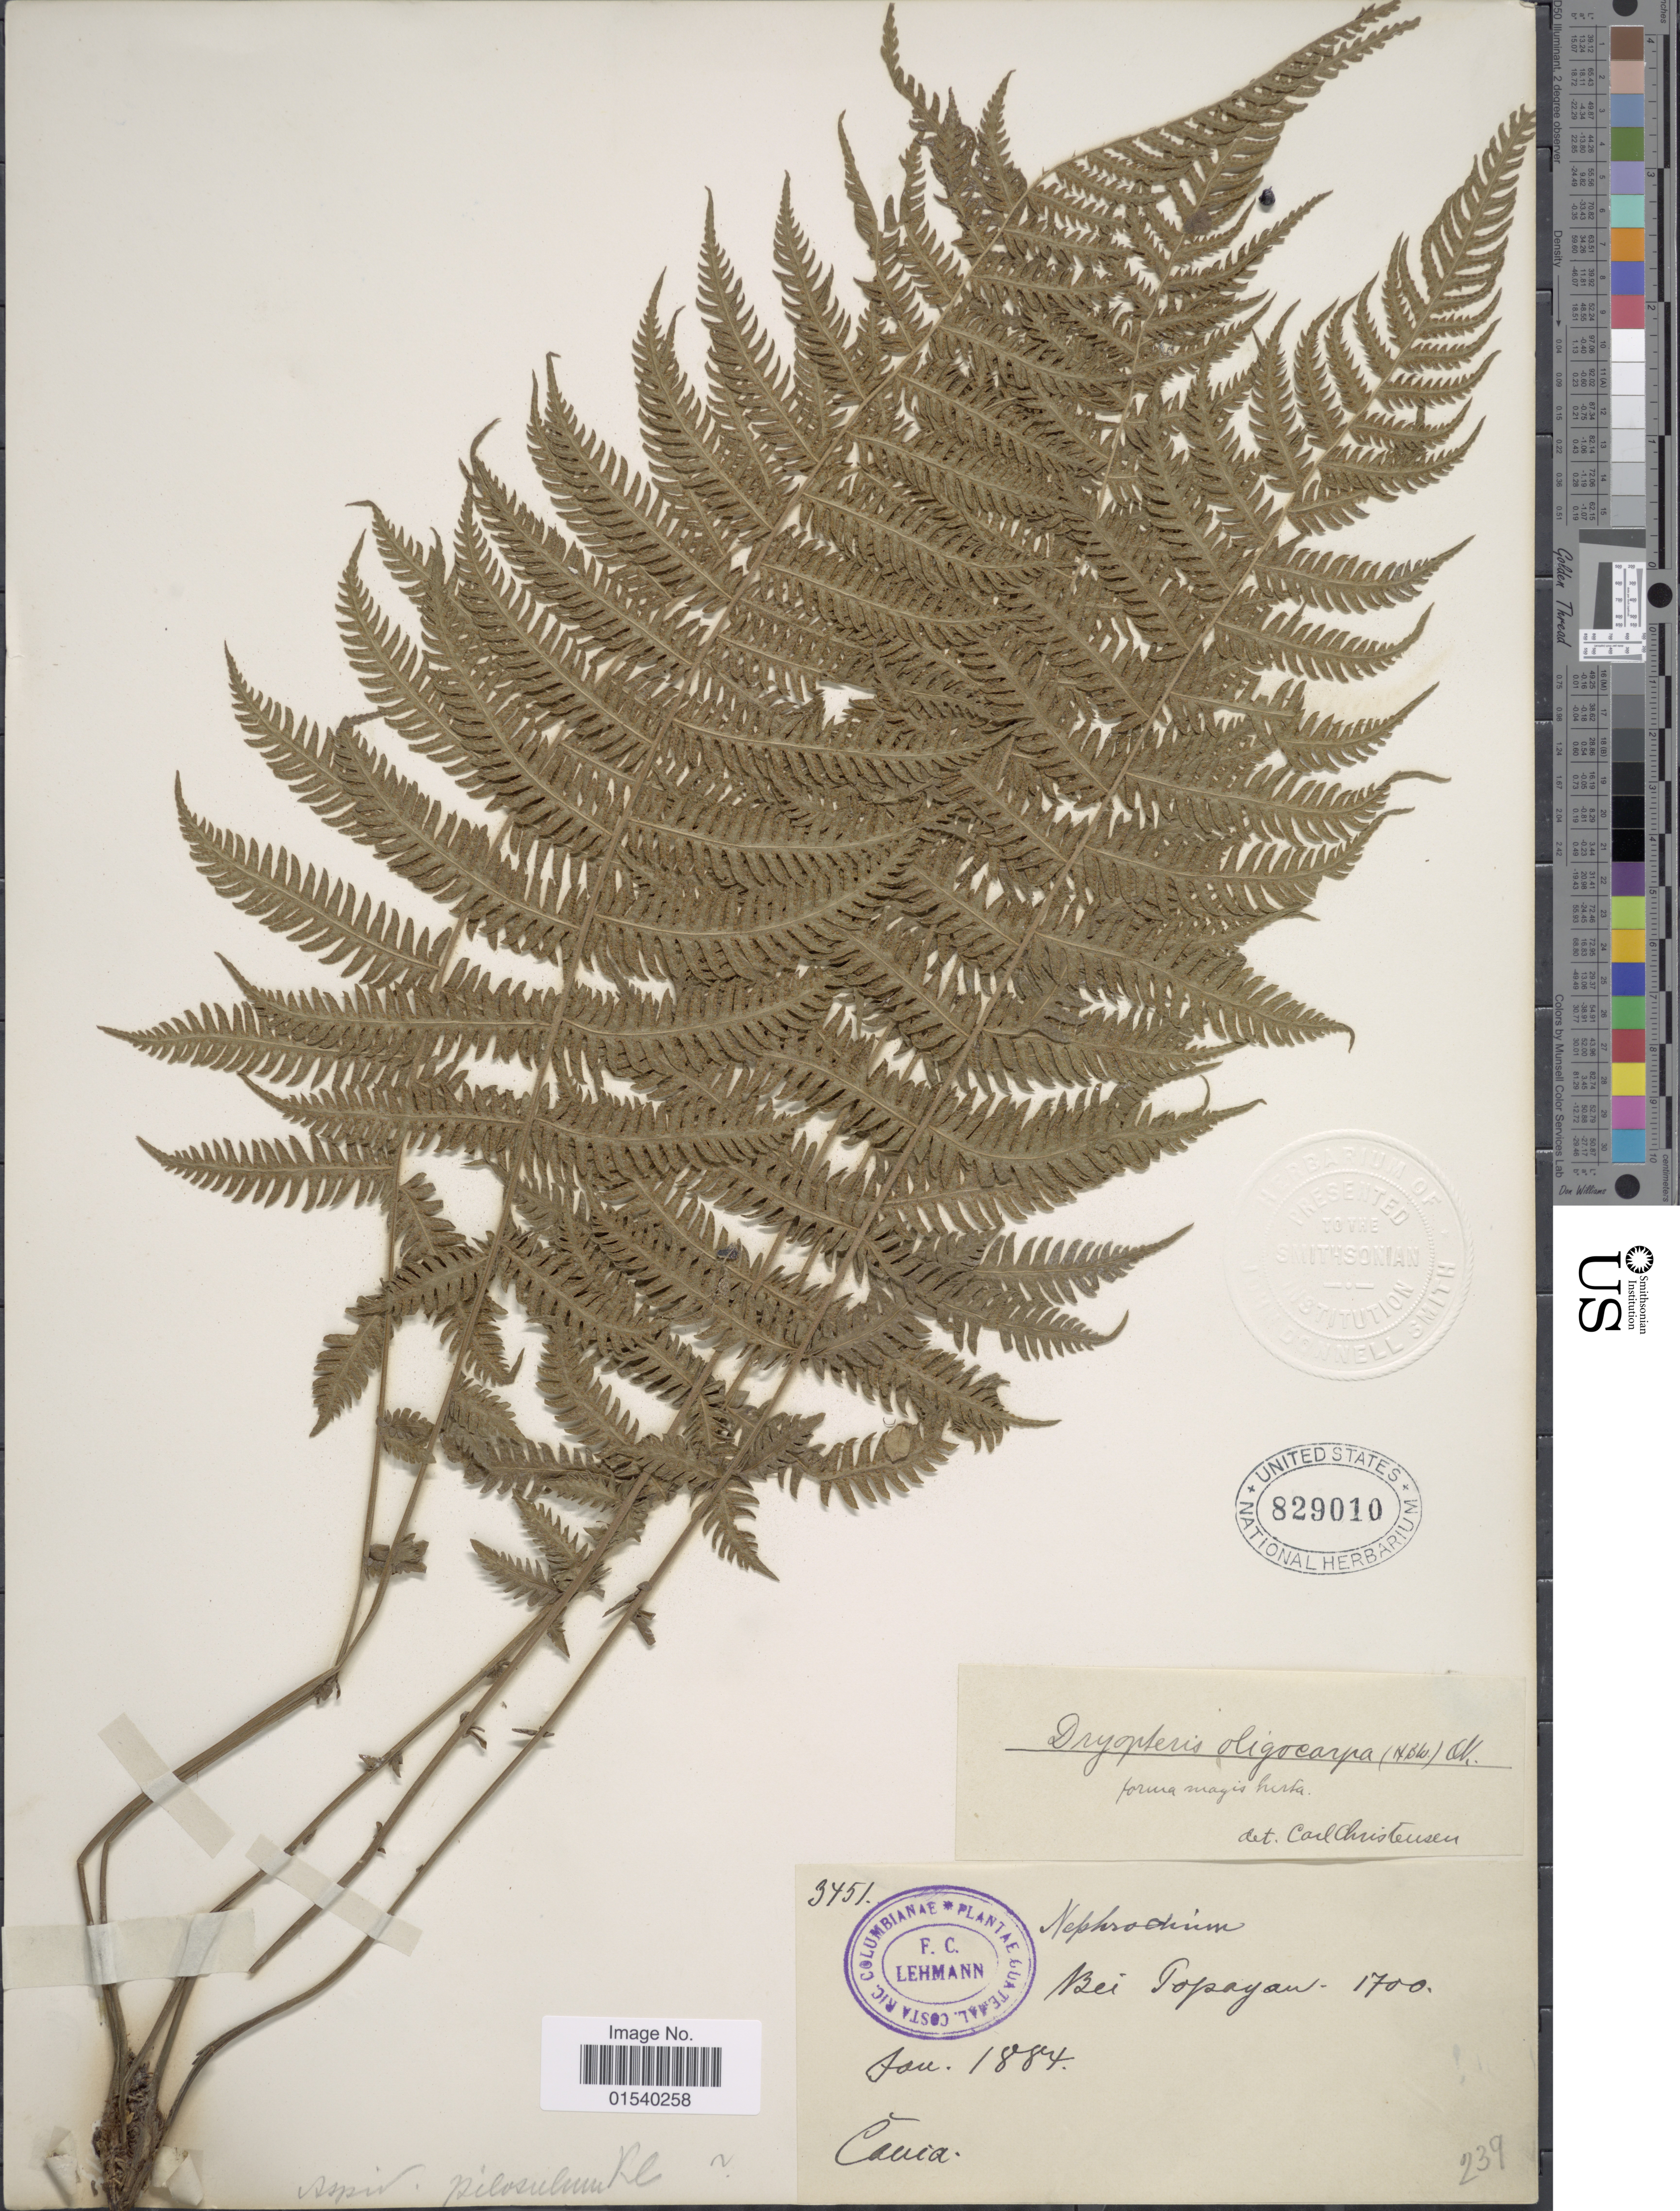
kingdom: Plantae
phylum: Tracheophyta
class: Polypodiopsida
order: Polypodiales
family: Thelypteridaceae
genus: Amauropelta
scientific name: Amauropelta oligocarpa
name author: (Humb. & Bonpl. ex Willd.) Pic. Serm.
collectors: F. C. Lehmann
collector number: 3451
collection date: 1884-01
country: Colombia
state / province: Cauca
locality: Bei Popayán.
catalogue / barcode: US 829010